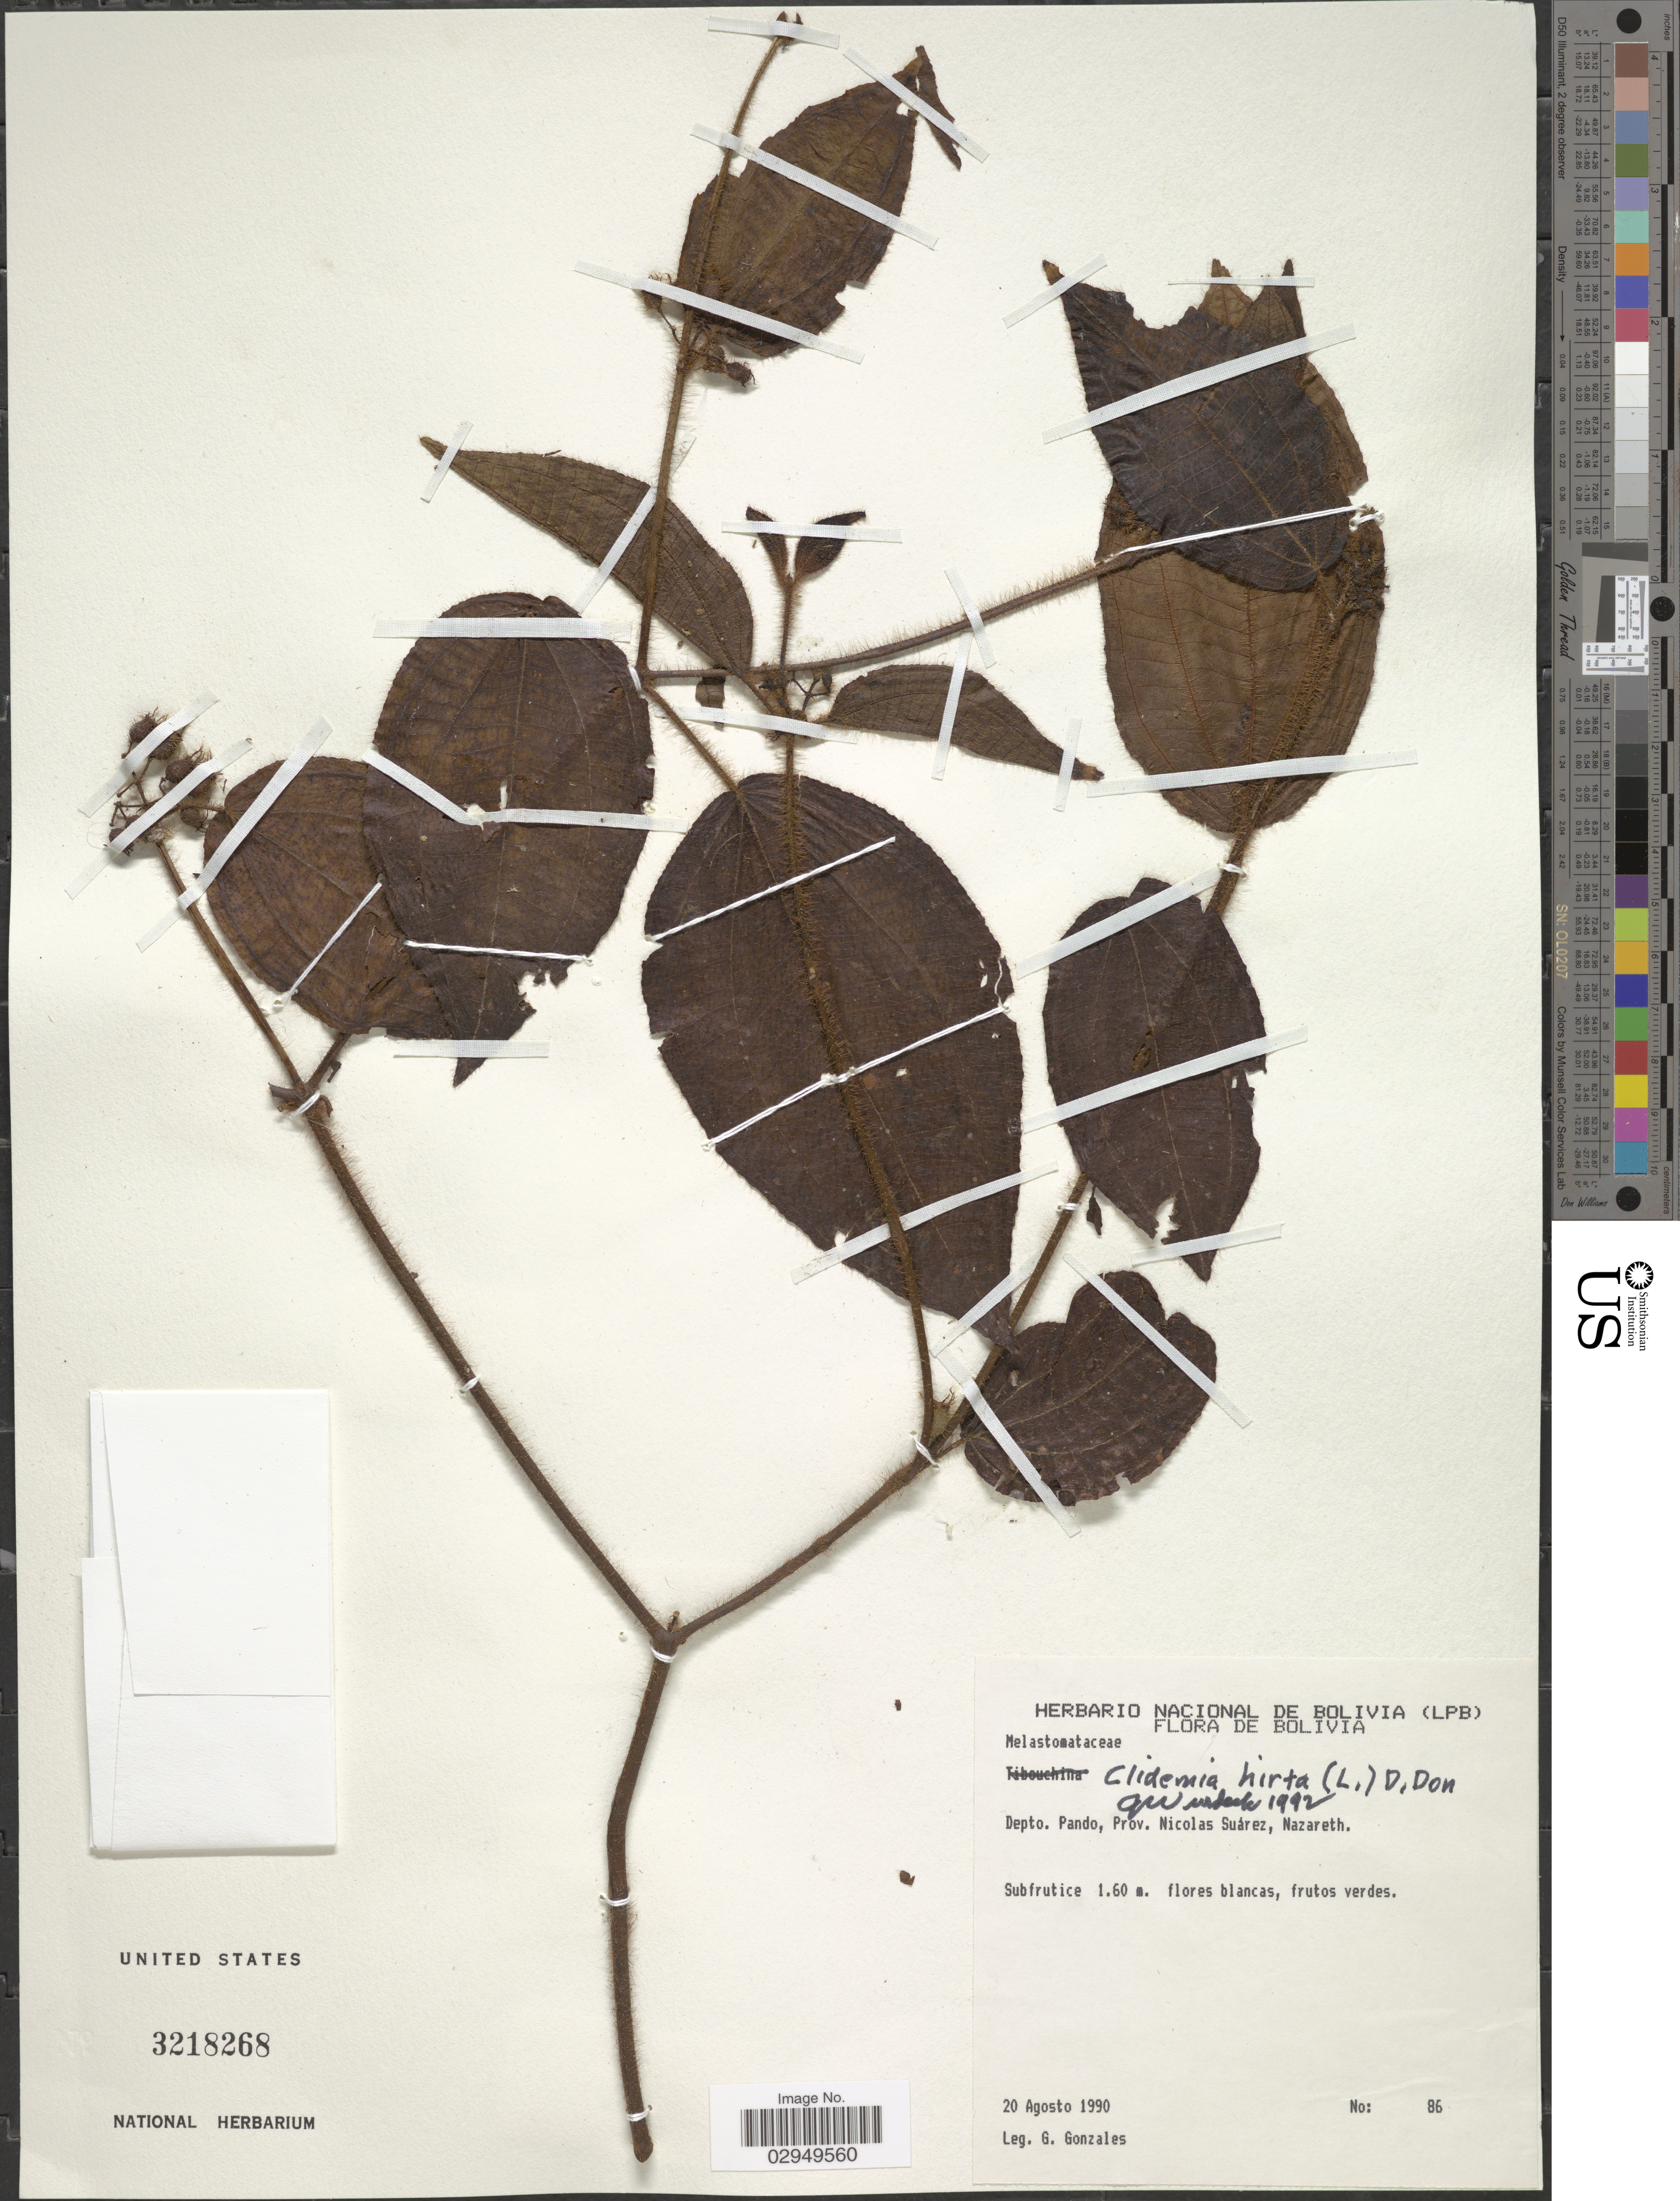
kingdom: Plantae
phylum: Tracheophyta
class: Magnoliopsida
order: Myrtales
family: Melastomataceae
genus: Clidemia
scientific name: Clidemia hirta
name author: (L.) D. Don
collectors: G. Gonzales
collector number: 86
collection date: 1990-08-20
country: Bolivia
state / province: Pando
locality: Depto. Pando, Prov. Nicolas Suárez, Nazareth.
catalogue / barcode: US 3218268